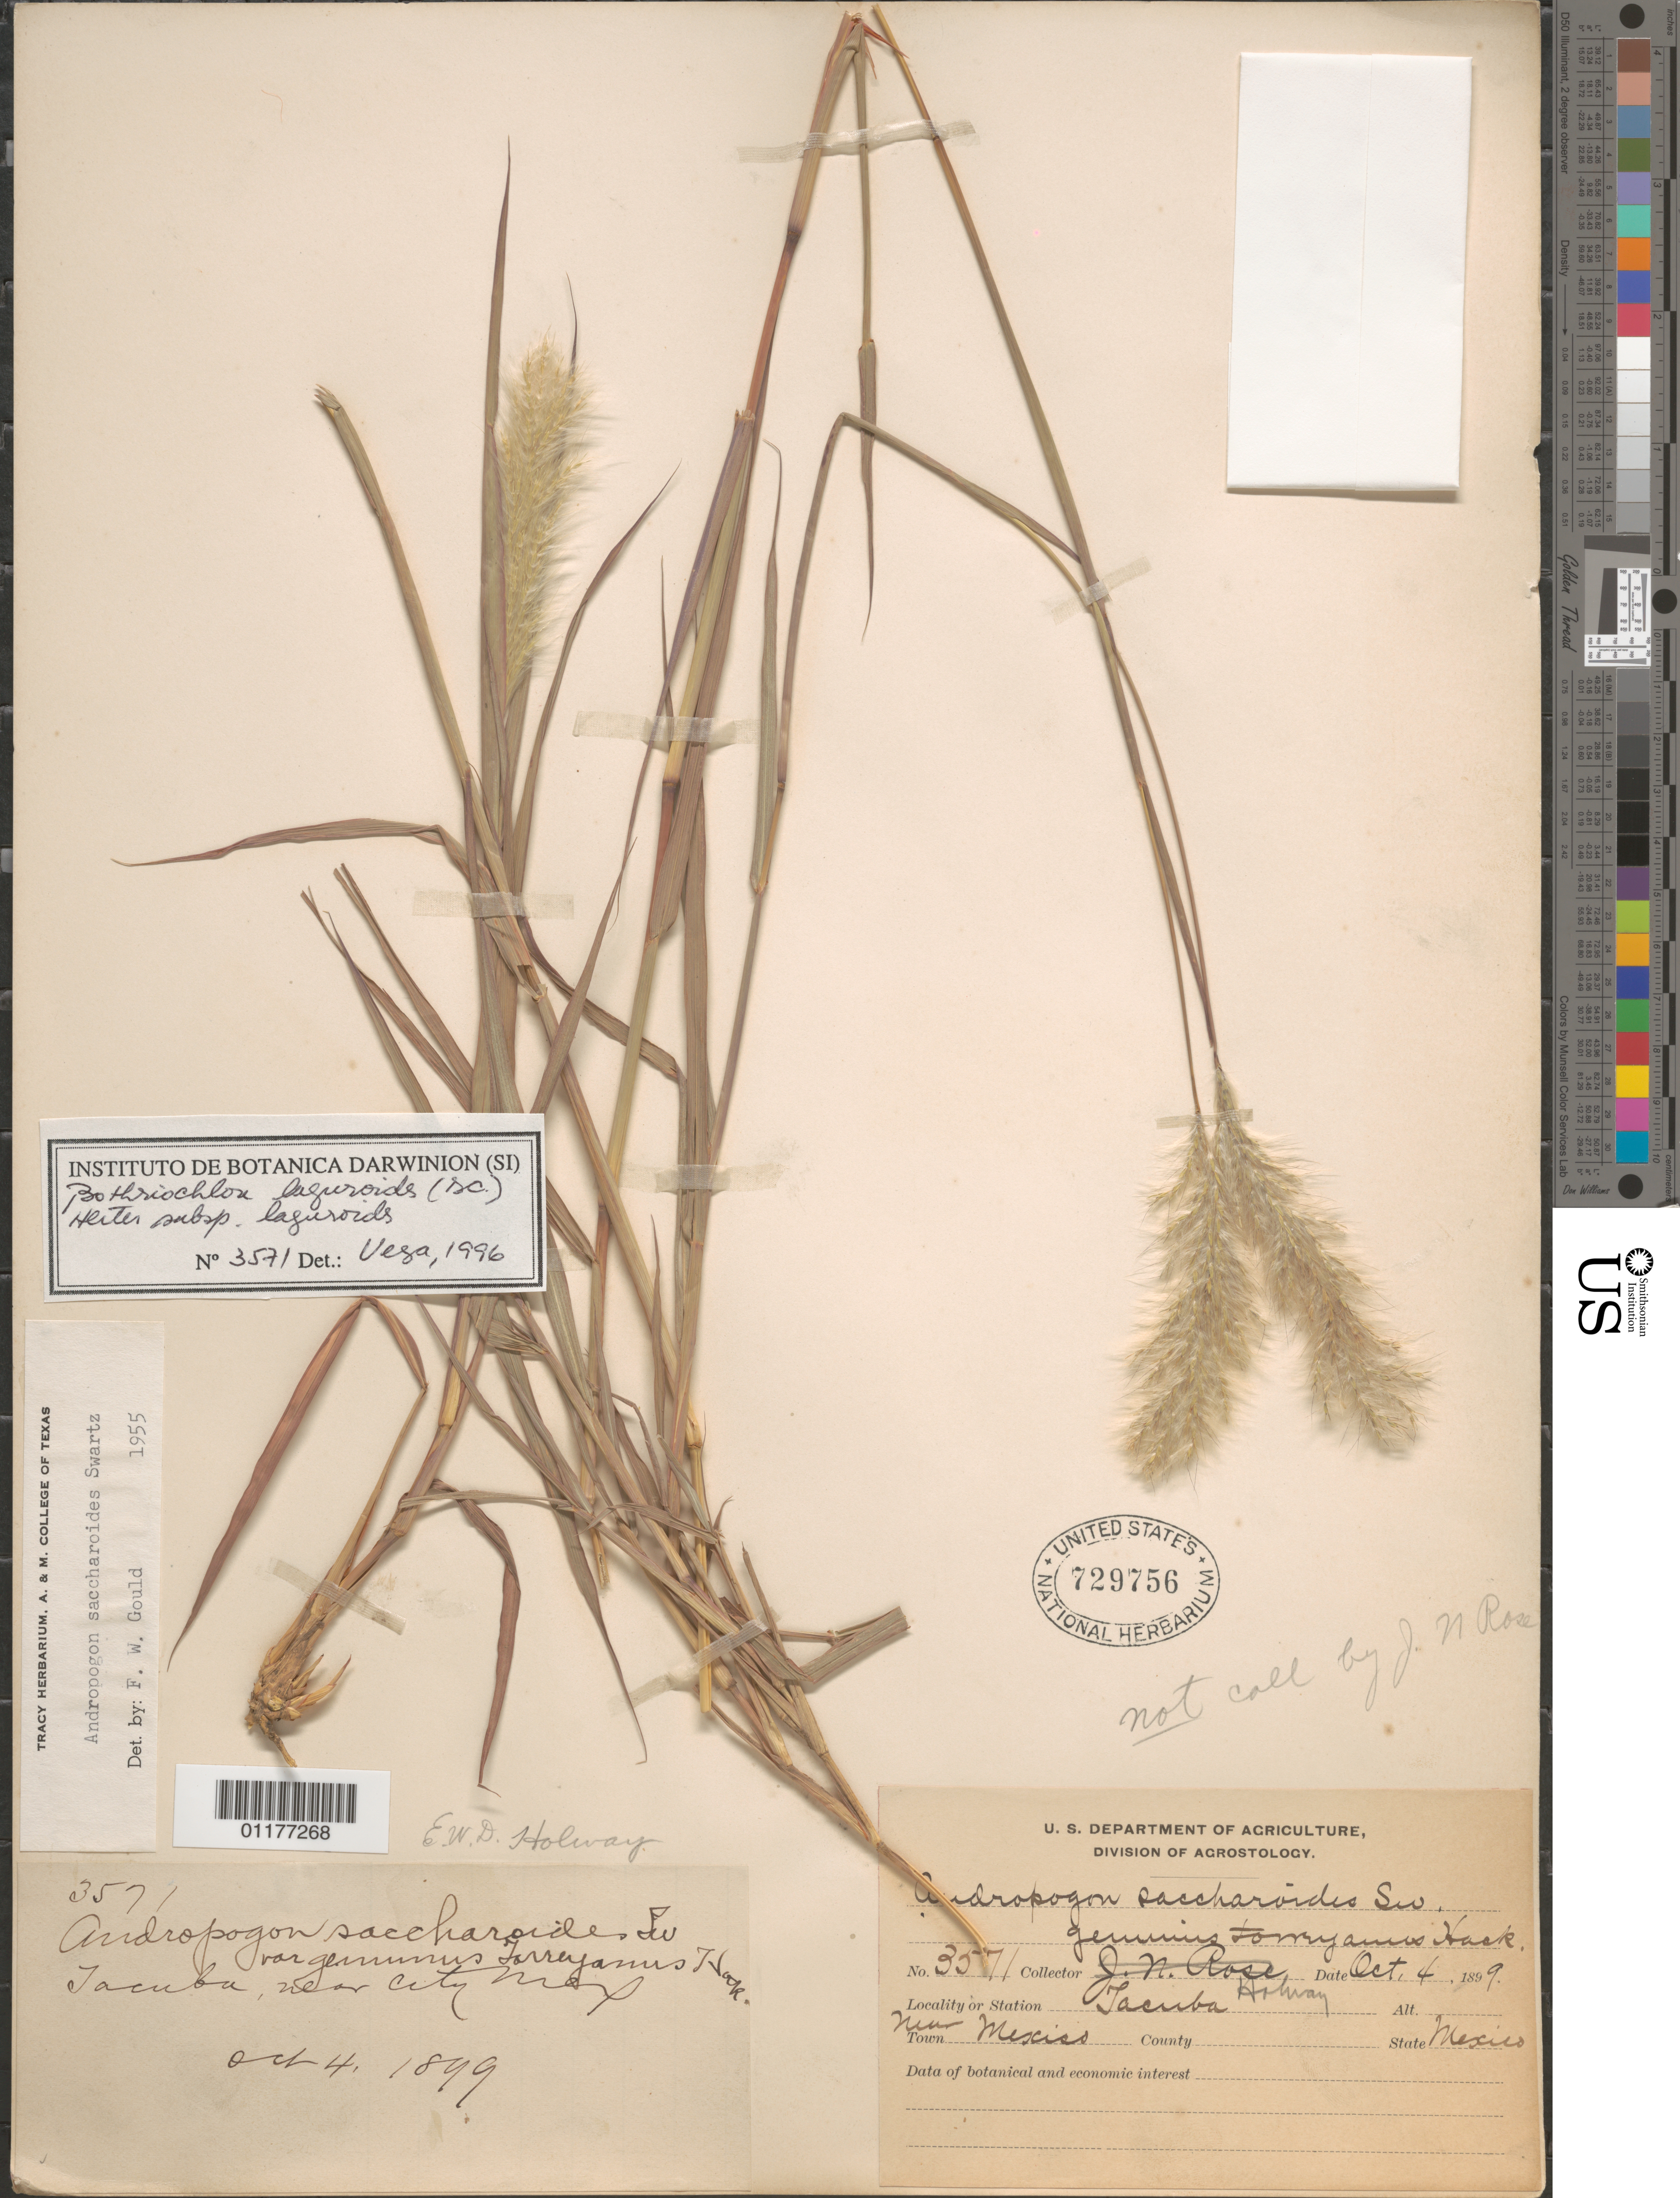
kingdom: Plantae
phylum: Tracheophyta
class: Liliopsida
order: Poales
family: Poaceae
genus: Bothriochloa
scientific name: Bothriochloa laguroides subsp. laguroides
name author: (DC.) Herter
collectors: -- Holway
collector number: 3571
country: Mexico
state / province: México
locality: Tacuba, near Mexico City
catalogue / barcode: US 729756